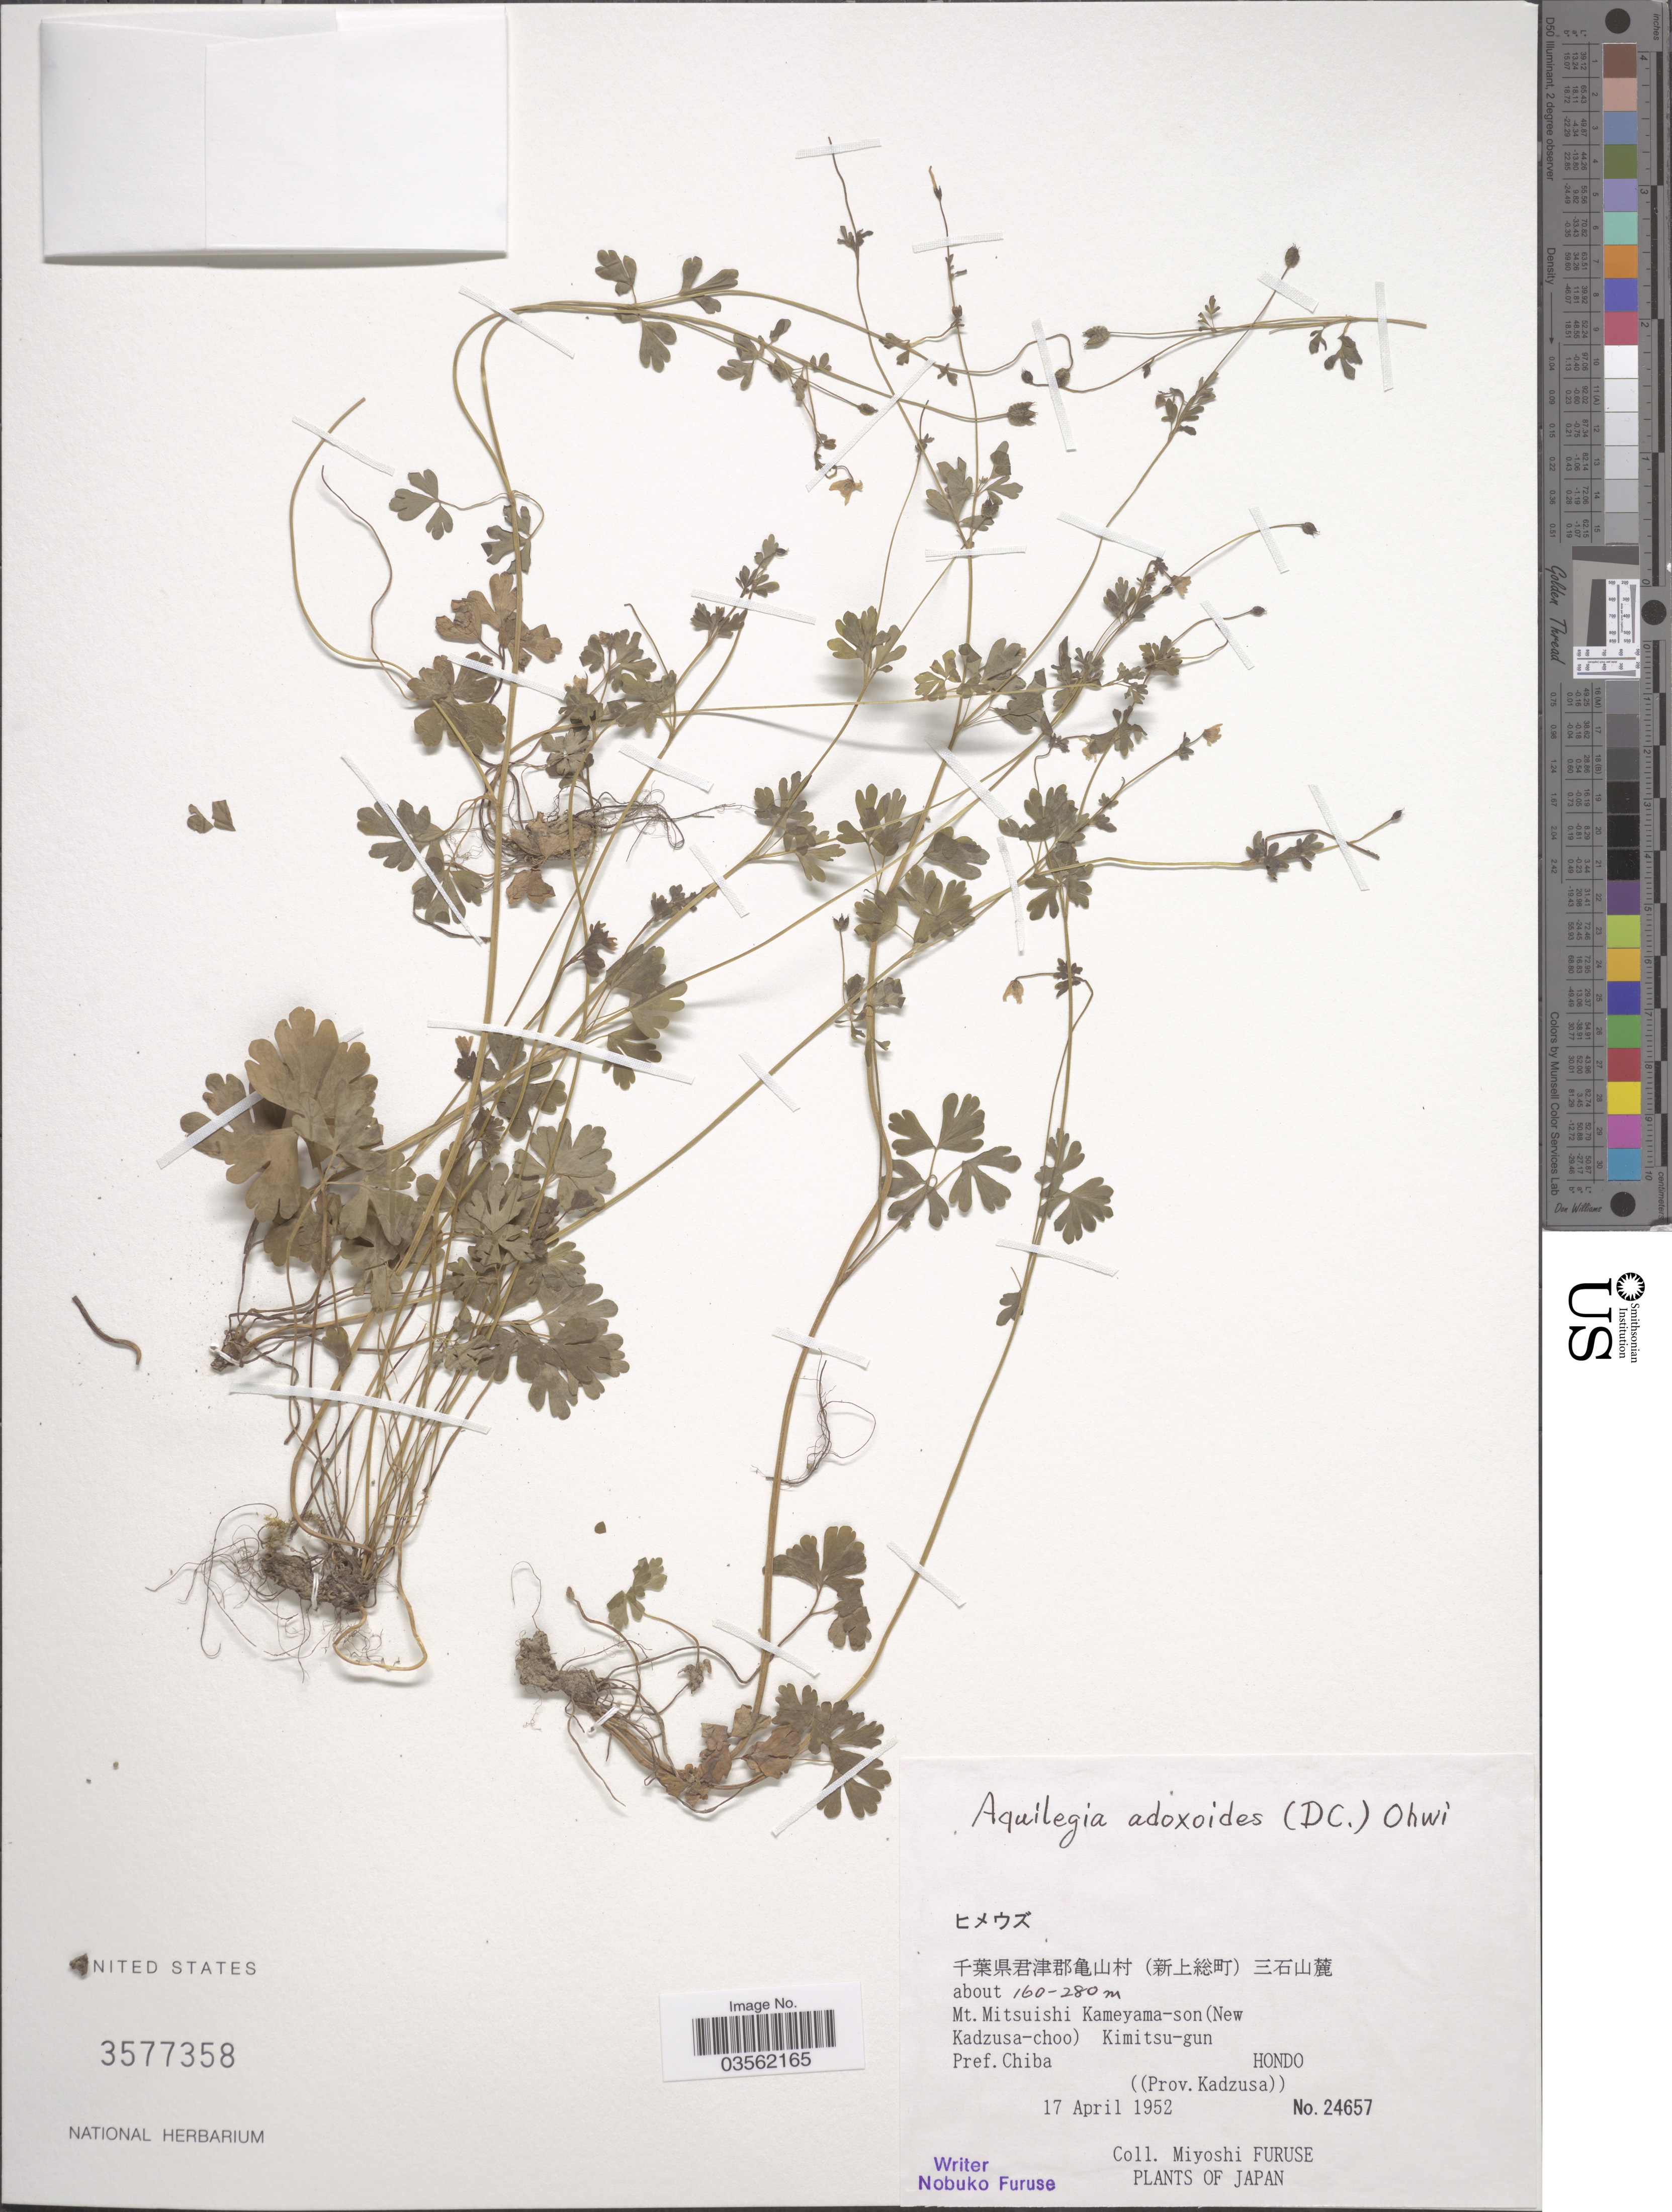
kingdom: Plantae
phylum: Tracheophyta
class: Magnoliopsida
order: Ranunculales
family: Ranunculaceae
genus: Aquilegia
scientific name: Aquilegia adoxoides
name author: (DC.) Ohwi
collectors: M. Furuse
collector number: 24657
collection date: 1952-04-17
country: Japan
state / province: Tiba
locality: Mt. Mitsuishi Kameyama-son (New Kadzusa-choo) Kimitsu-gun. Pref. Chiba. Hondo. ((Prov. Kadzusa)).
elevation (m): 160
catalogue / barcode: US 3577358